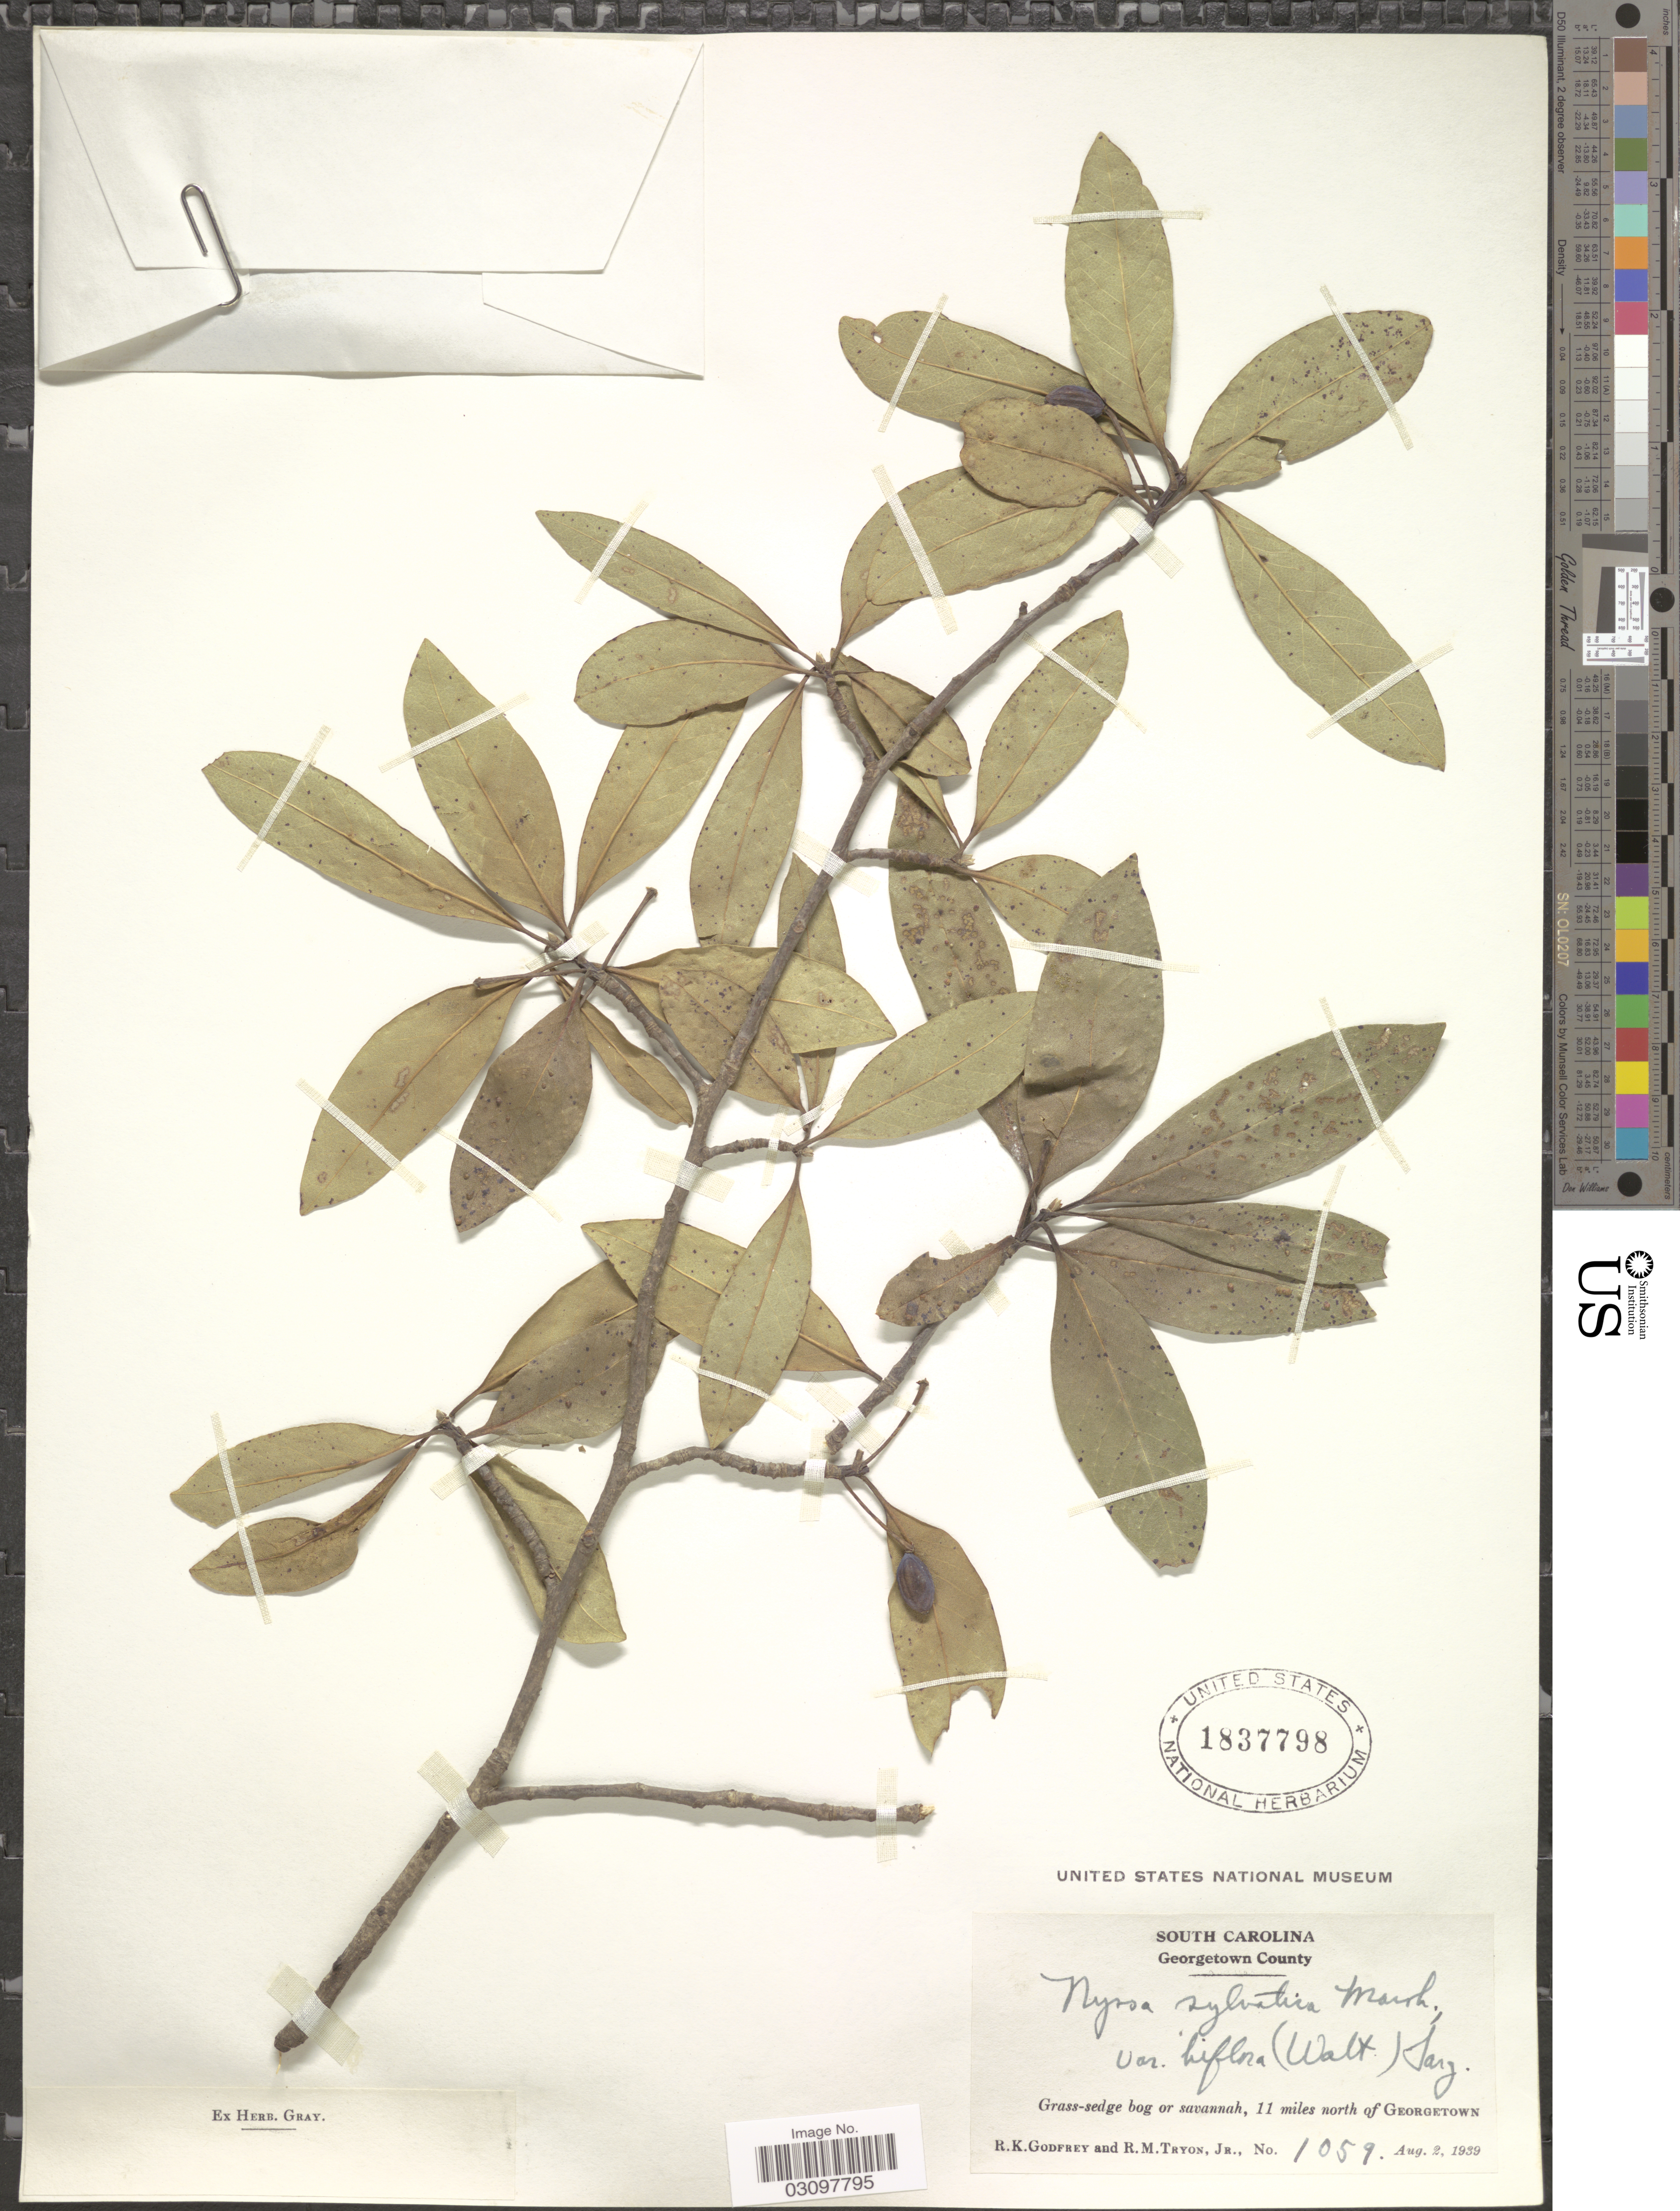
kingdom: Plantae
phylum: Tracheophyta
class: Magnoliopsida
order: Cornales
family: Nyssaceae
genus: Nyssa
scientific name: Nyssa biflora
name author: Walter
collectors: R. K. Godfrey & R. Tryon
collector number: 1059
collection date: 1939-08-02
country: United States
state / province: South Carolina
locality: Georgetown County. Grass-sedge bog or savannah, 11 miles north of Georgetown.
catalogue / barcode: US 1837798